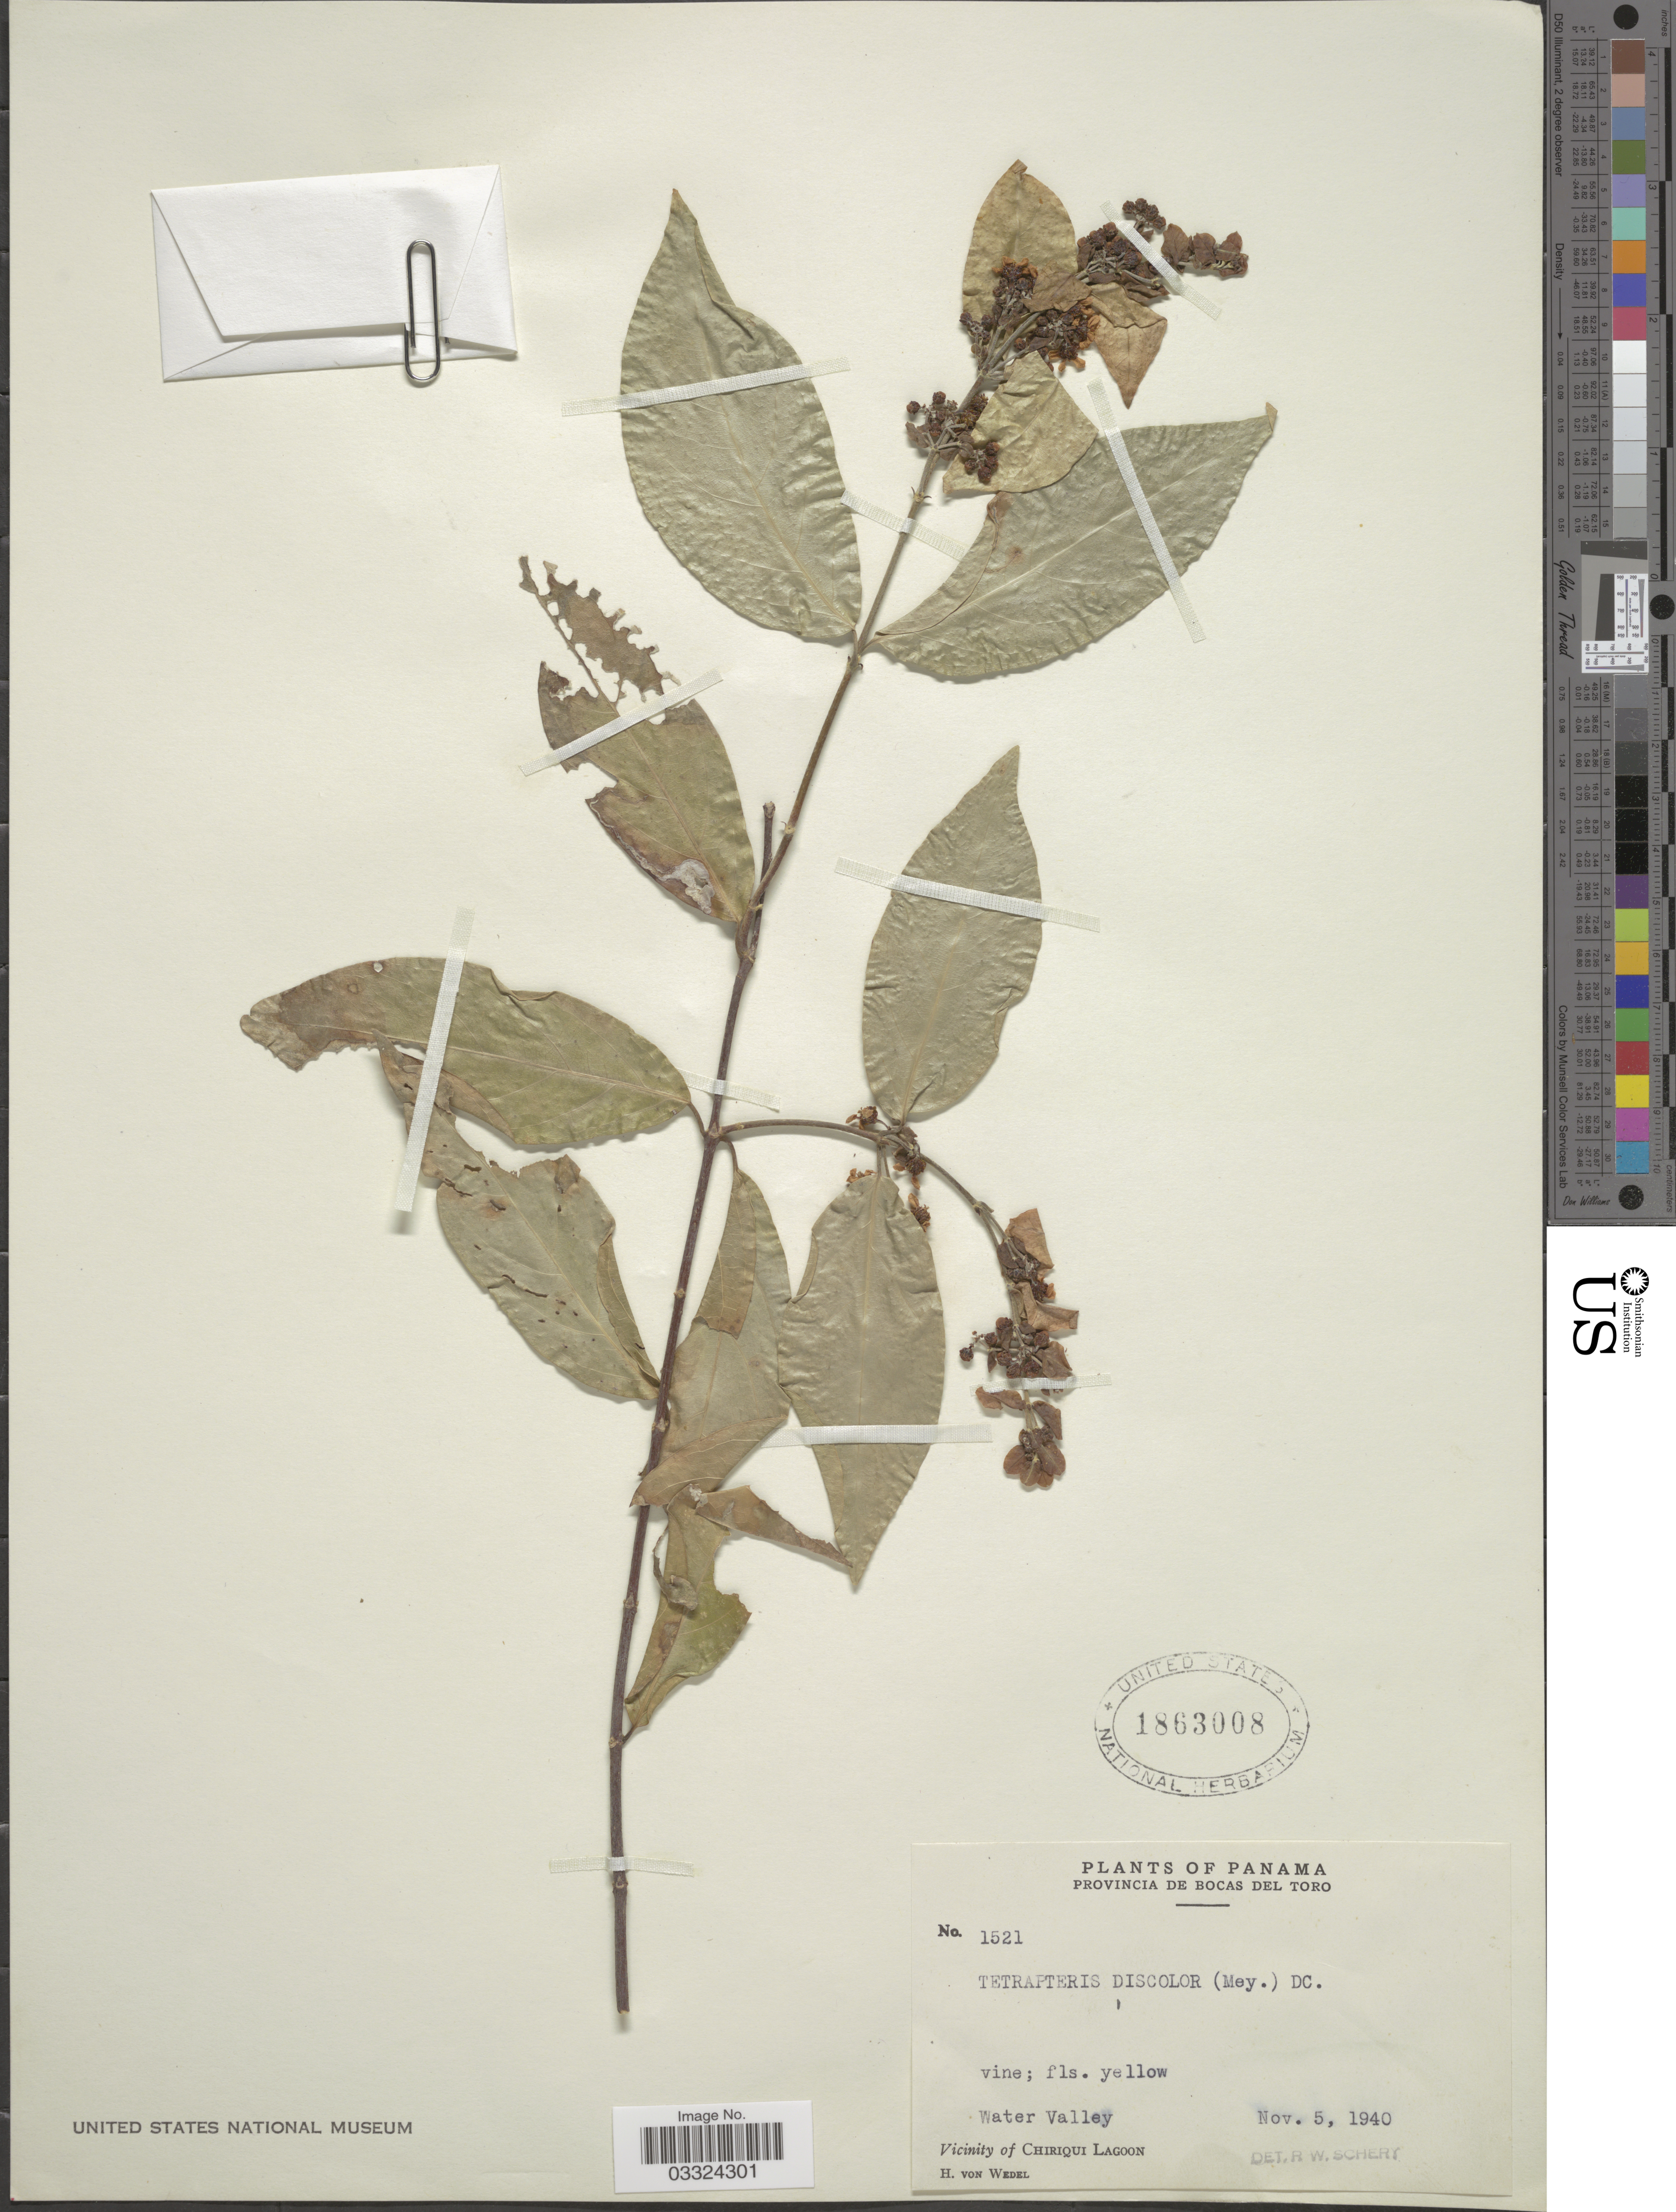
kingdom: Plantae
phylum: Tracheophyta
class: Magnoliopsida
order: Malpighiales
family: Malpighiaceae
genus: Tetrapterys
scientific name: Tetrapterys discolor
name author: (G. Mey.) DC.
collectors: H. von Wedel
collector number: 1521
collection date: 1940-11-05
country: Panama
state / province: Bocas del Toro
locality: Water Valley. Vicinity of Chiriqui Lagoon.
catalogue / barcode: US 1863008